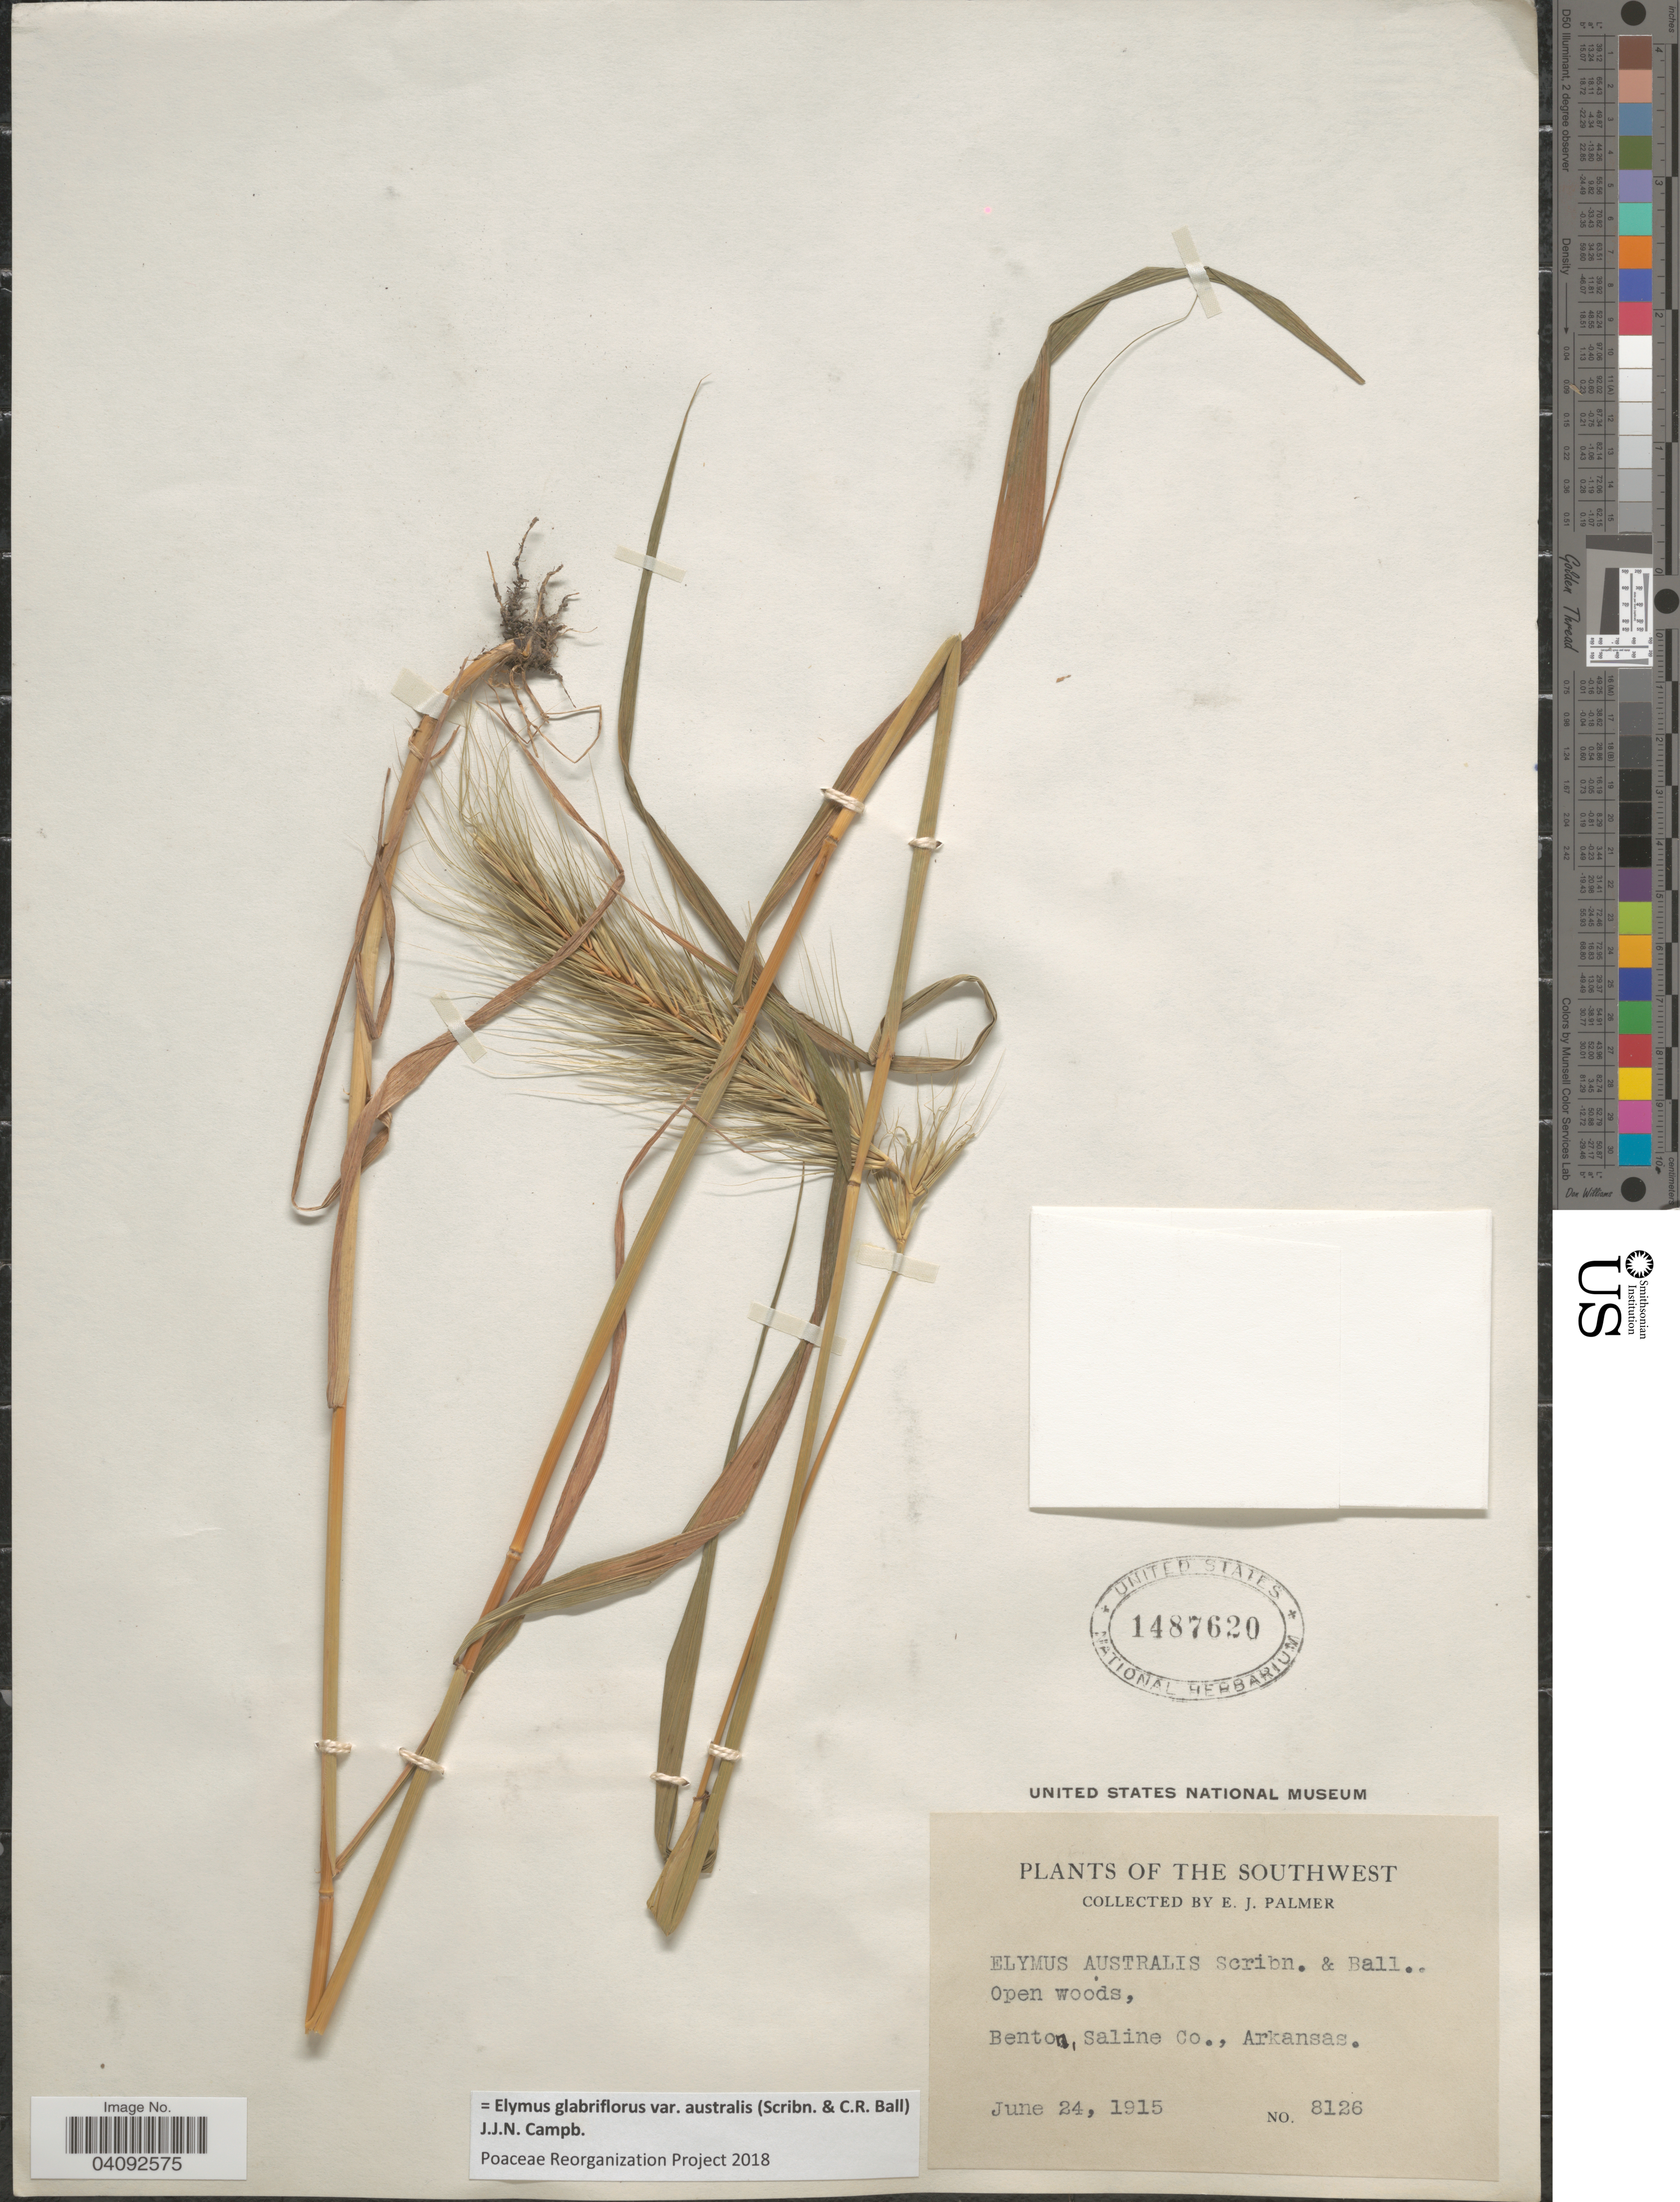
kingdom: Plantae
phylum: Tracheophyta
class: Liliopsida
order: Poales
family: Poaceae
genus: Elymus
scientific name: Elymus glabriflorus var. australis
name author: (Scribn. & C.R. Ball) J.J.N. Campb.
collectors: E. J. Palmer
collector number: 8126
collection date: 1915-06-24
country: United States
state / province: Arkansas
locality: The Southwest. Benton, Saline Co.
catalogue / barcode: US 1487620